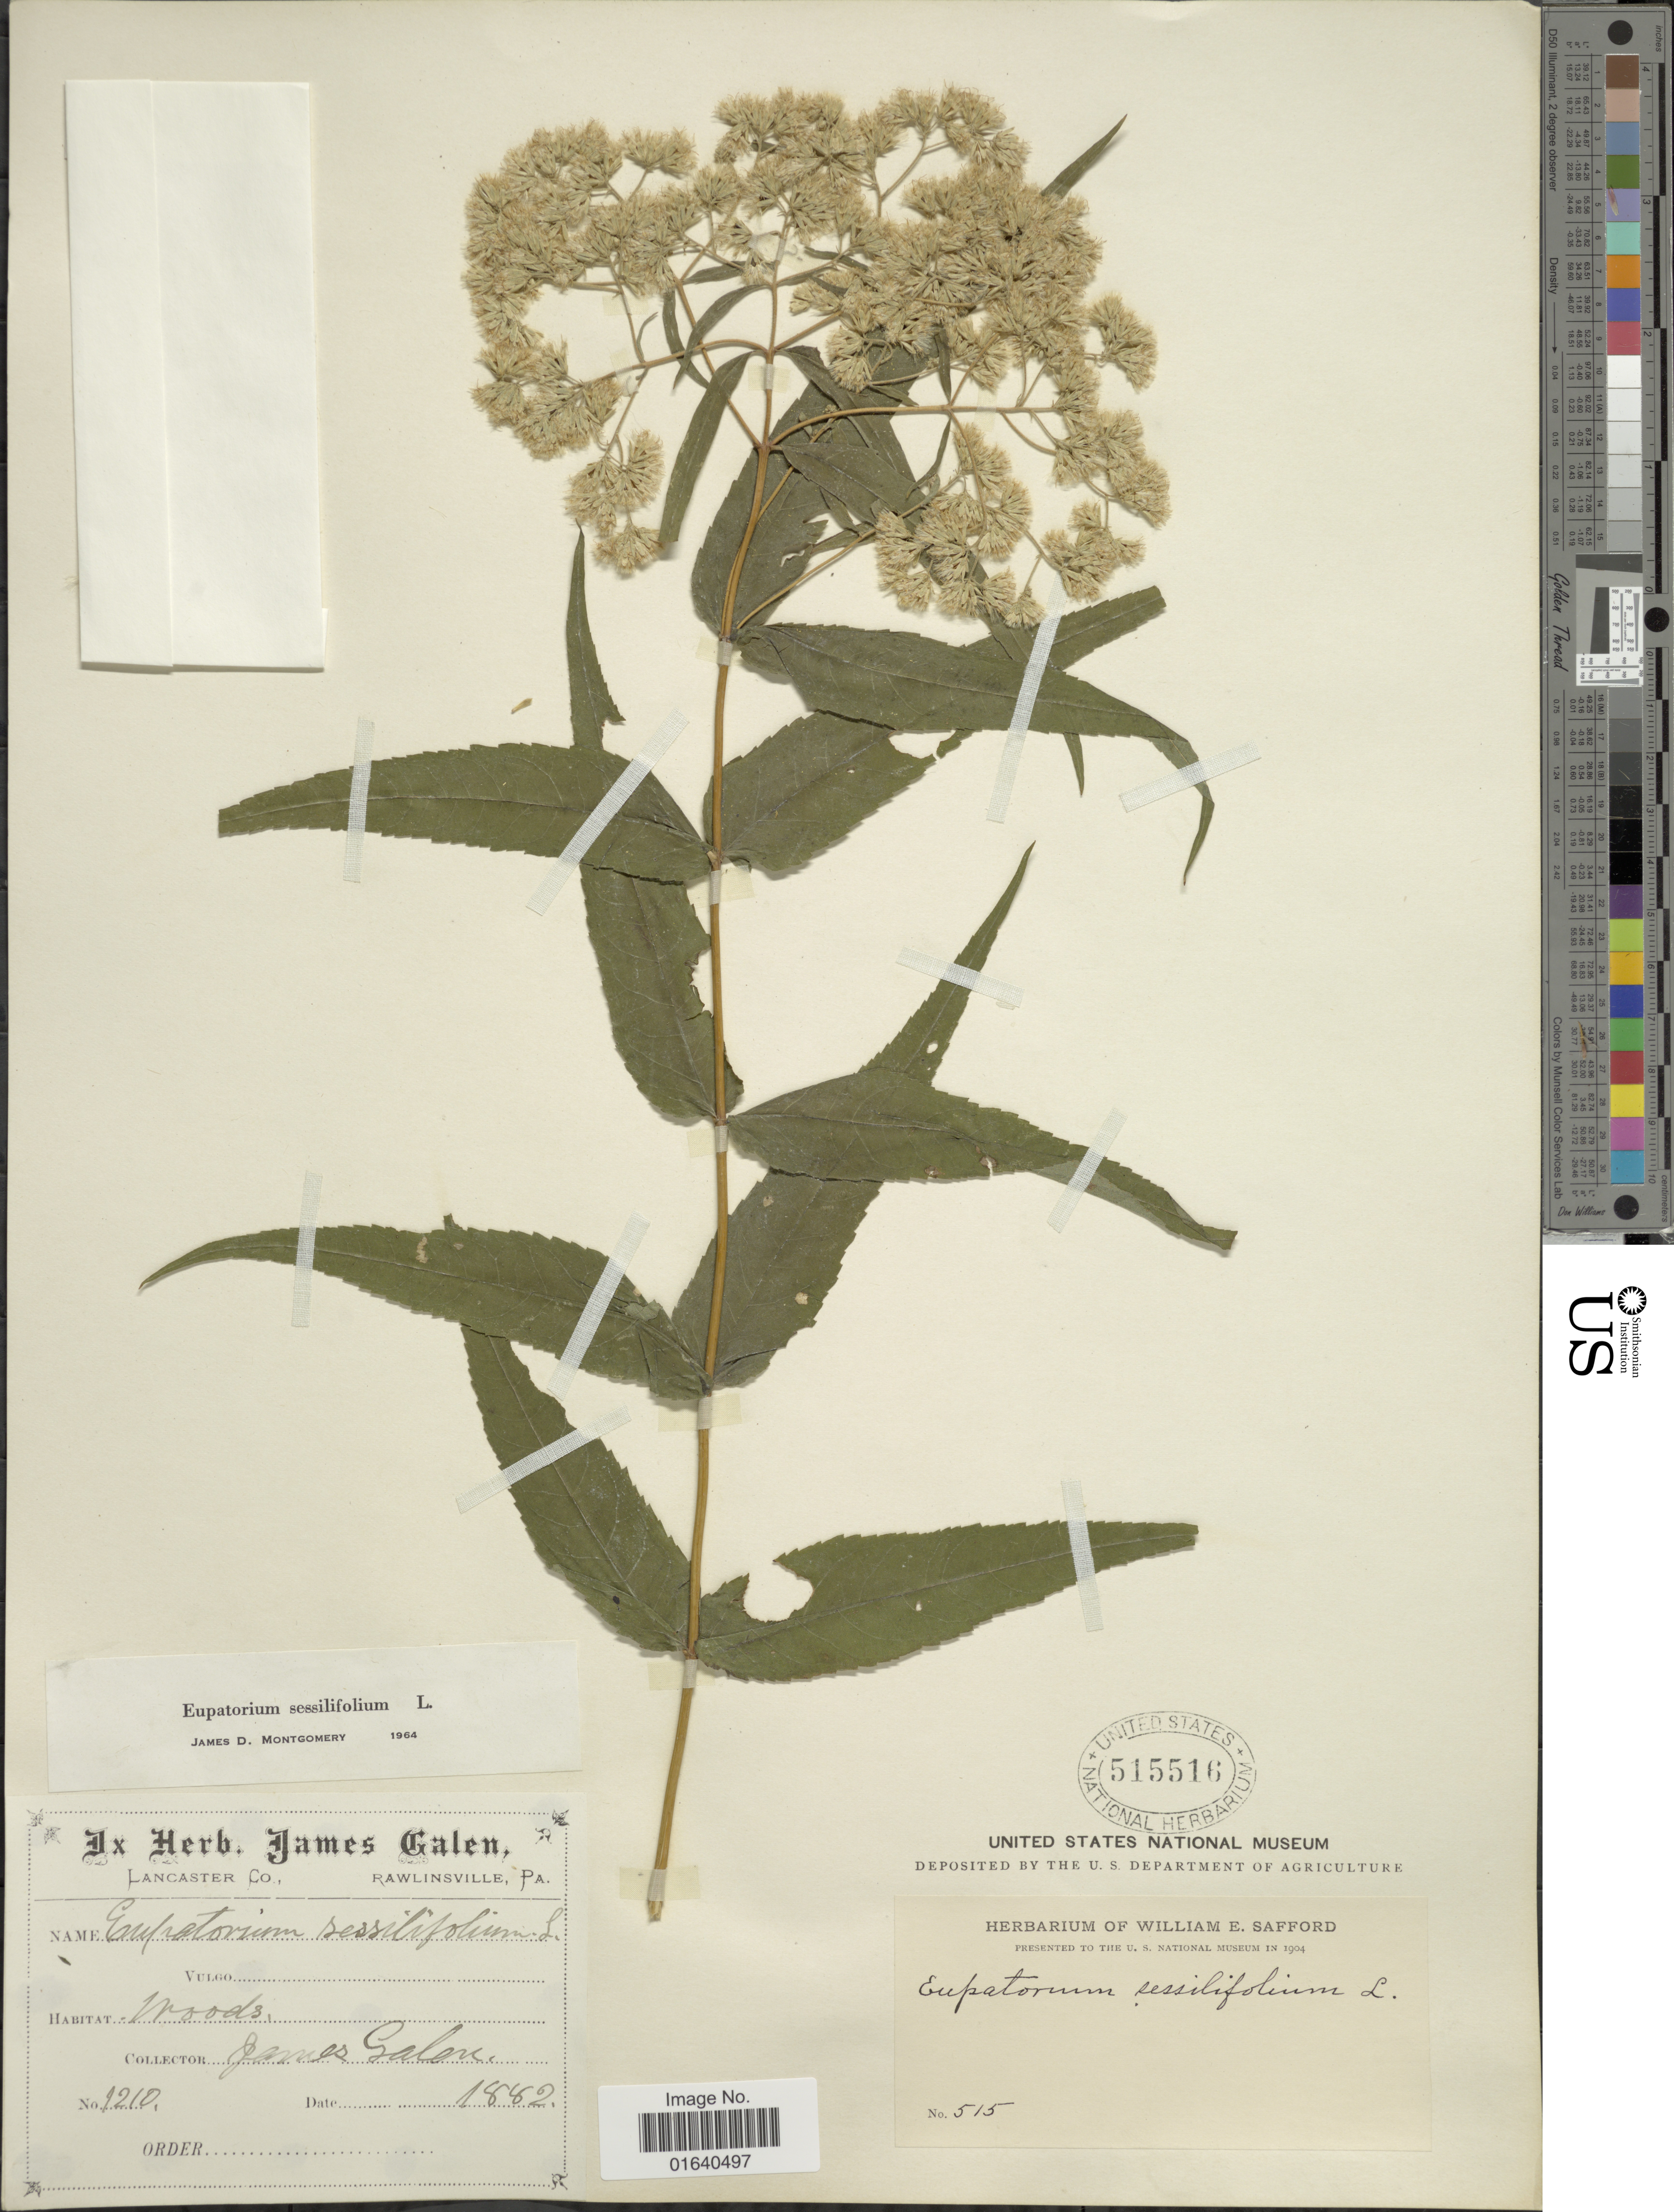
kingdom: Plantae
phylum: Tracheophyta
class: Magnoliopsida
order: Asterales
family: Asteraceae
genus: Eupatorium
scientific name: Eupatorium sessilifolium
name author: L.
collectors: J. Galen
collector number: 1210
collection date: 1882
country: United States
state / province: Pennsylvania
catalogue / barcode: US 515516